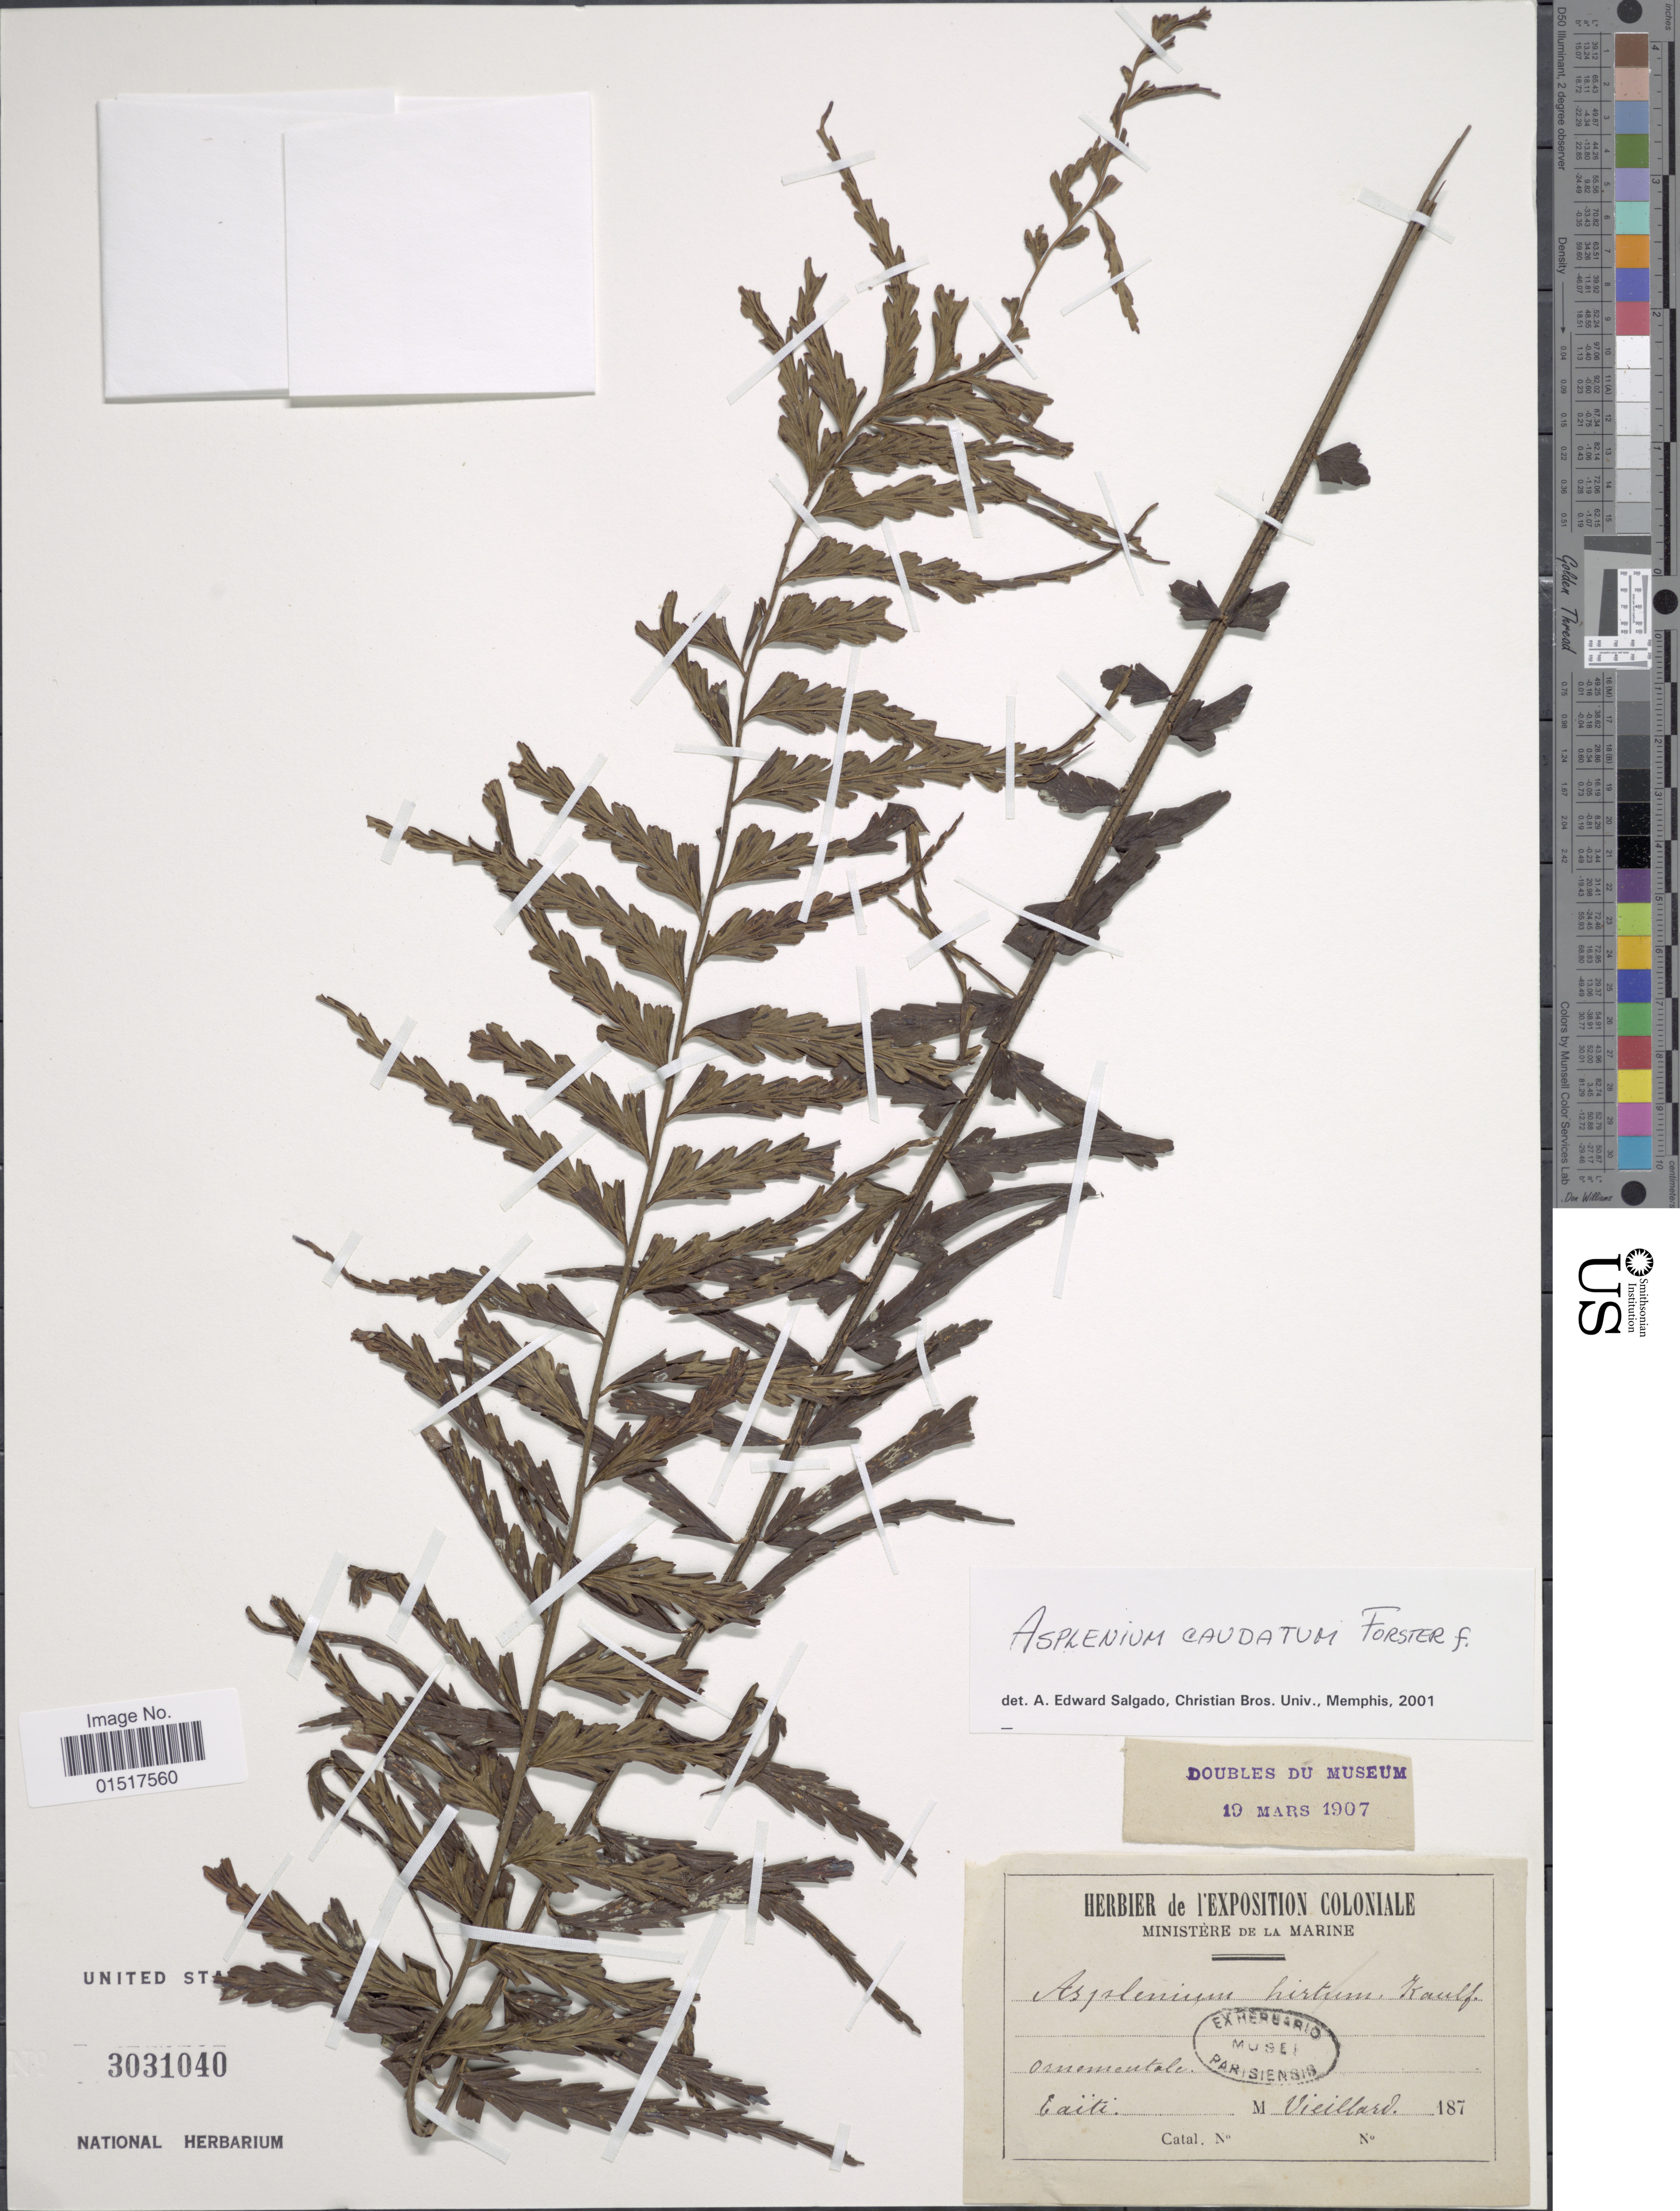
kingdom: Plantae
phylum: Tracheophyta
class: Polypodiopsida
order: Polypodiales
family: Aspleniaceae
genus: Asplenium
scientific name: Asplenium horridum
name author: Kaulf.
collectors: -. Vieillard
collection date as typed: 187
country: French Polynesia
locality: Caiti. [interpreted]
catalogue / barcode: US 3031040